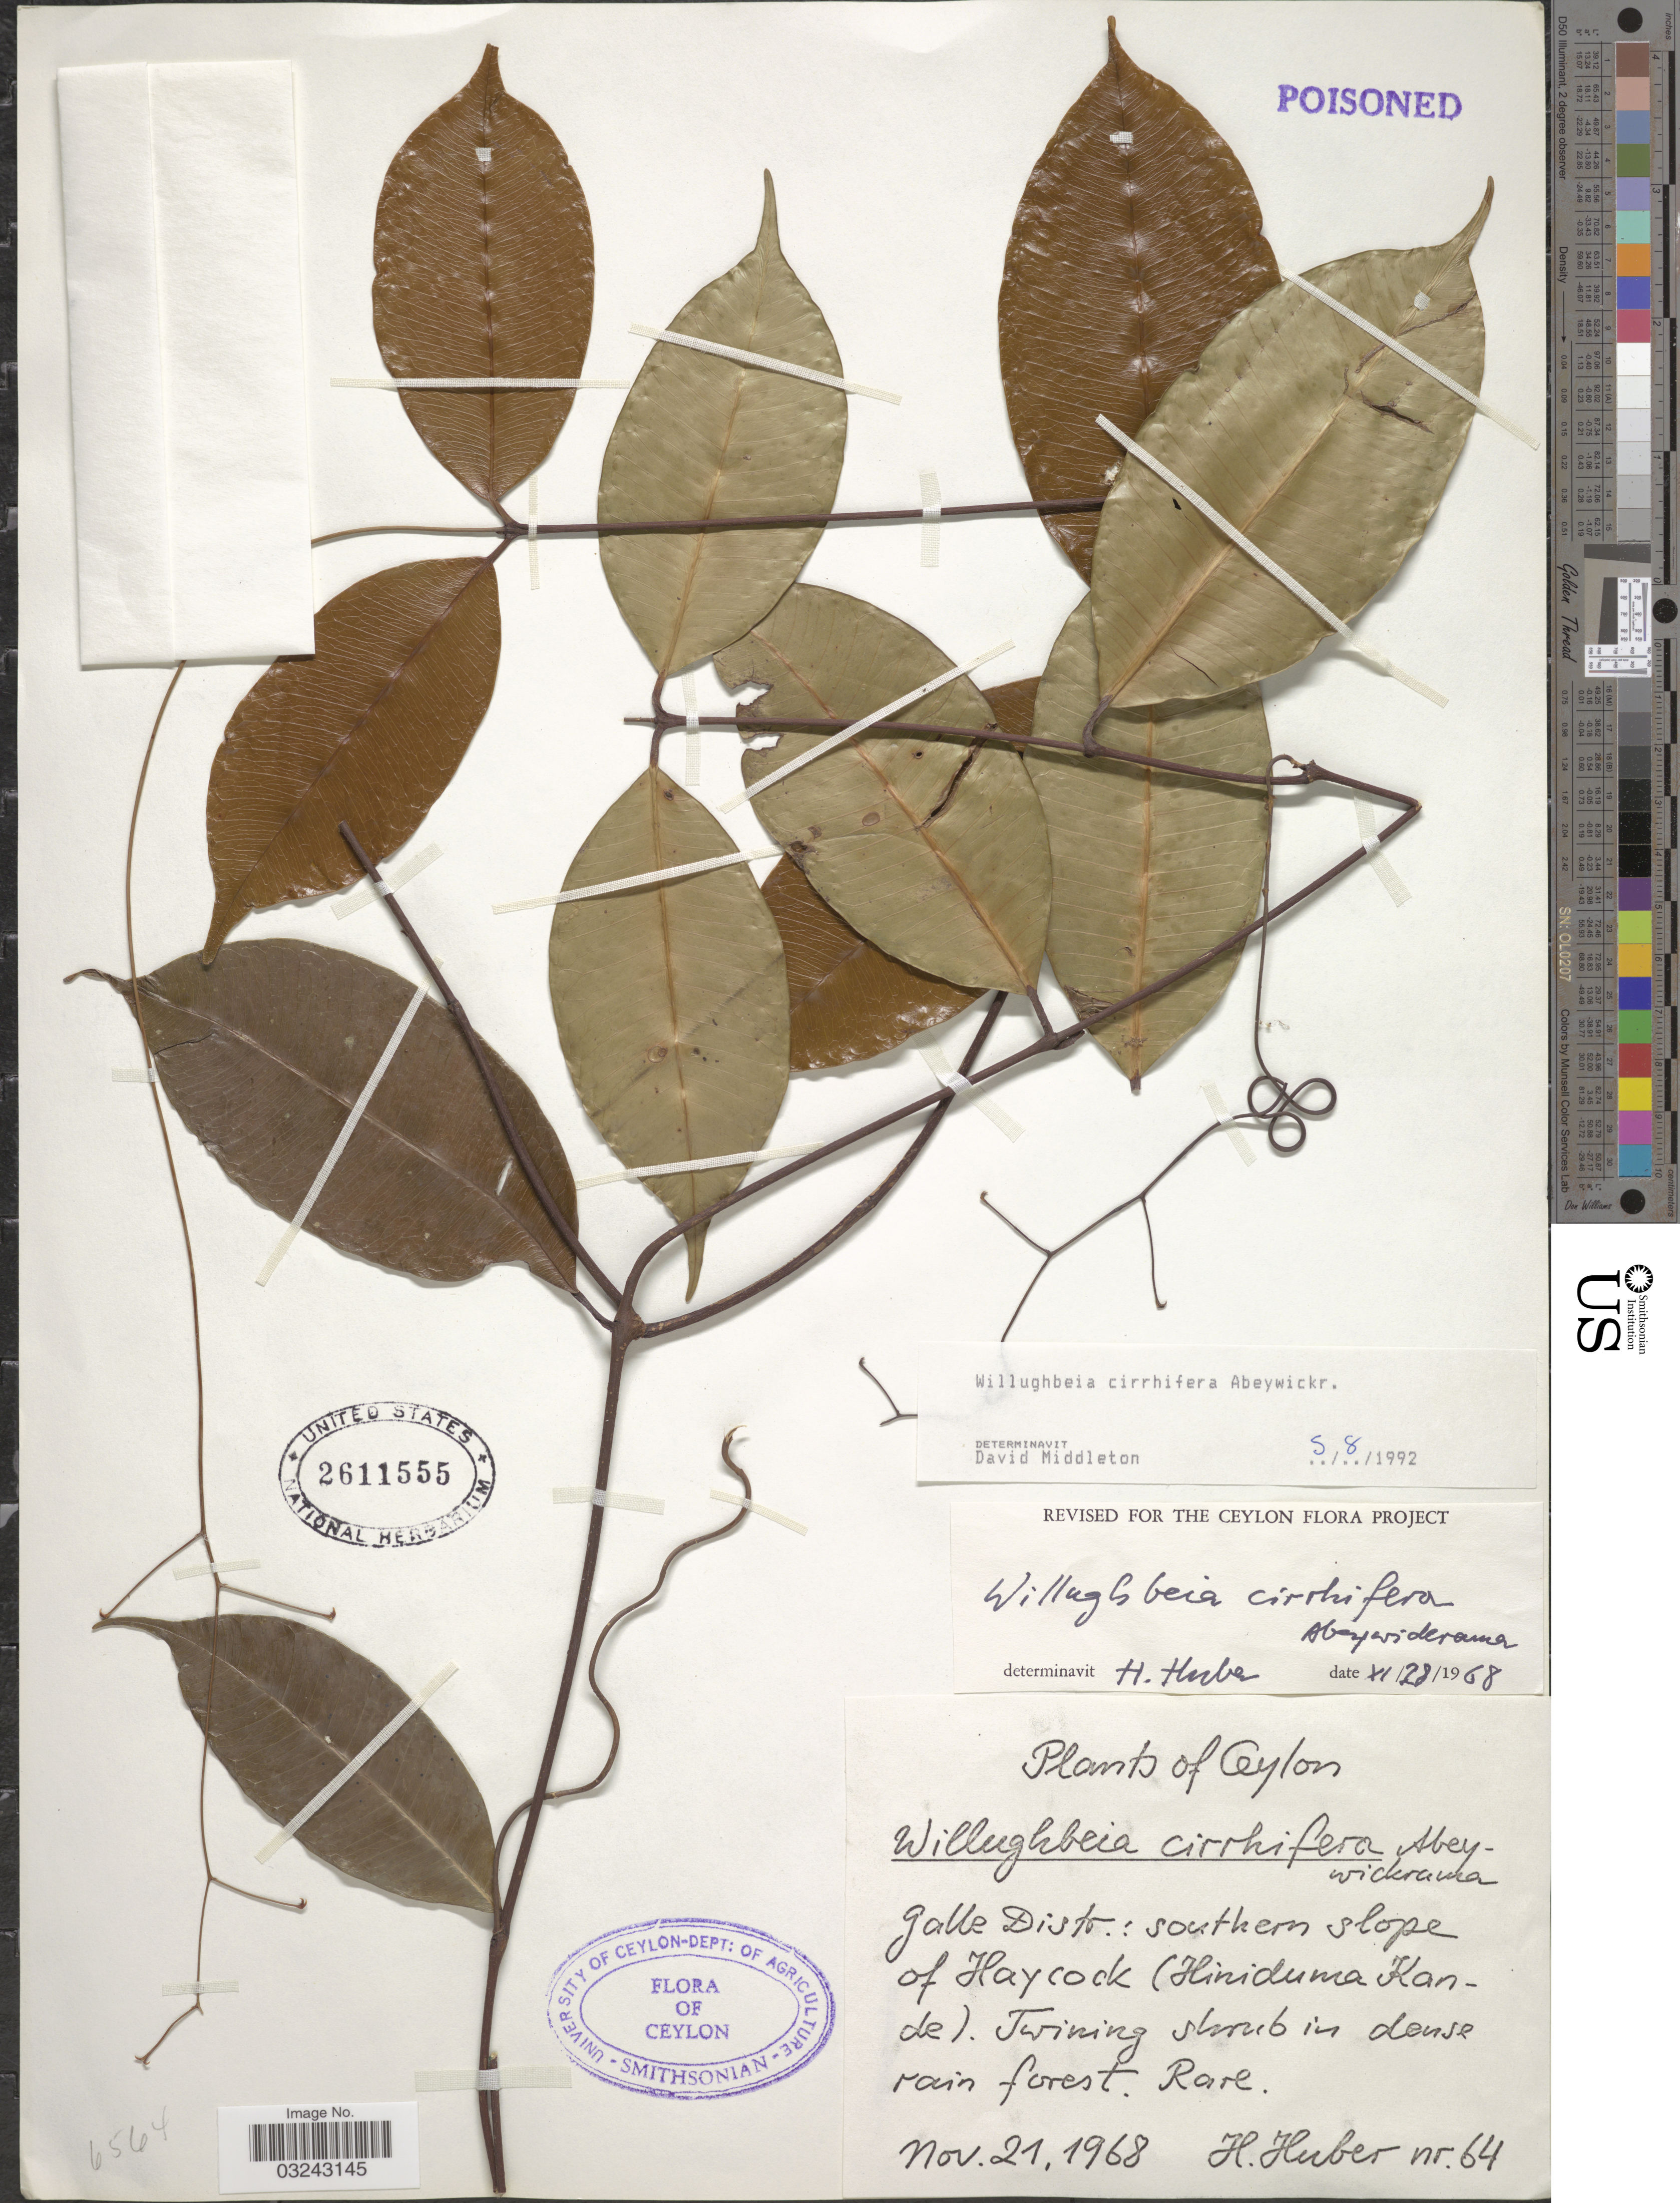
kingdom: Plantae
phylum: Tracheophyta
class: Magnoliopsida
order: Gentianales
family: Apocynaceae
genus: Willughbeia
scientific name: Willughbeia cirrhifera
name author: (Wight) Abeyw.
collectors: H. Huber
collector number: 64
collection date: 1968-11-21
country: Sri Lanka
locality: Ceylon, Galle Distr.: southern slope of Haycock (Hiniduma Kande).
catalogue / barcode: US 2611555